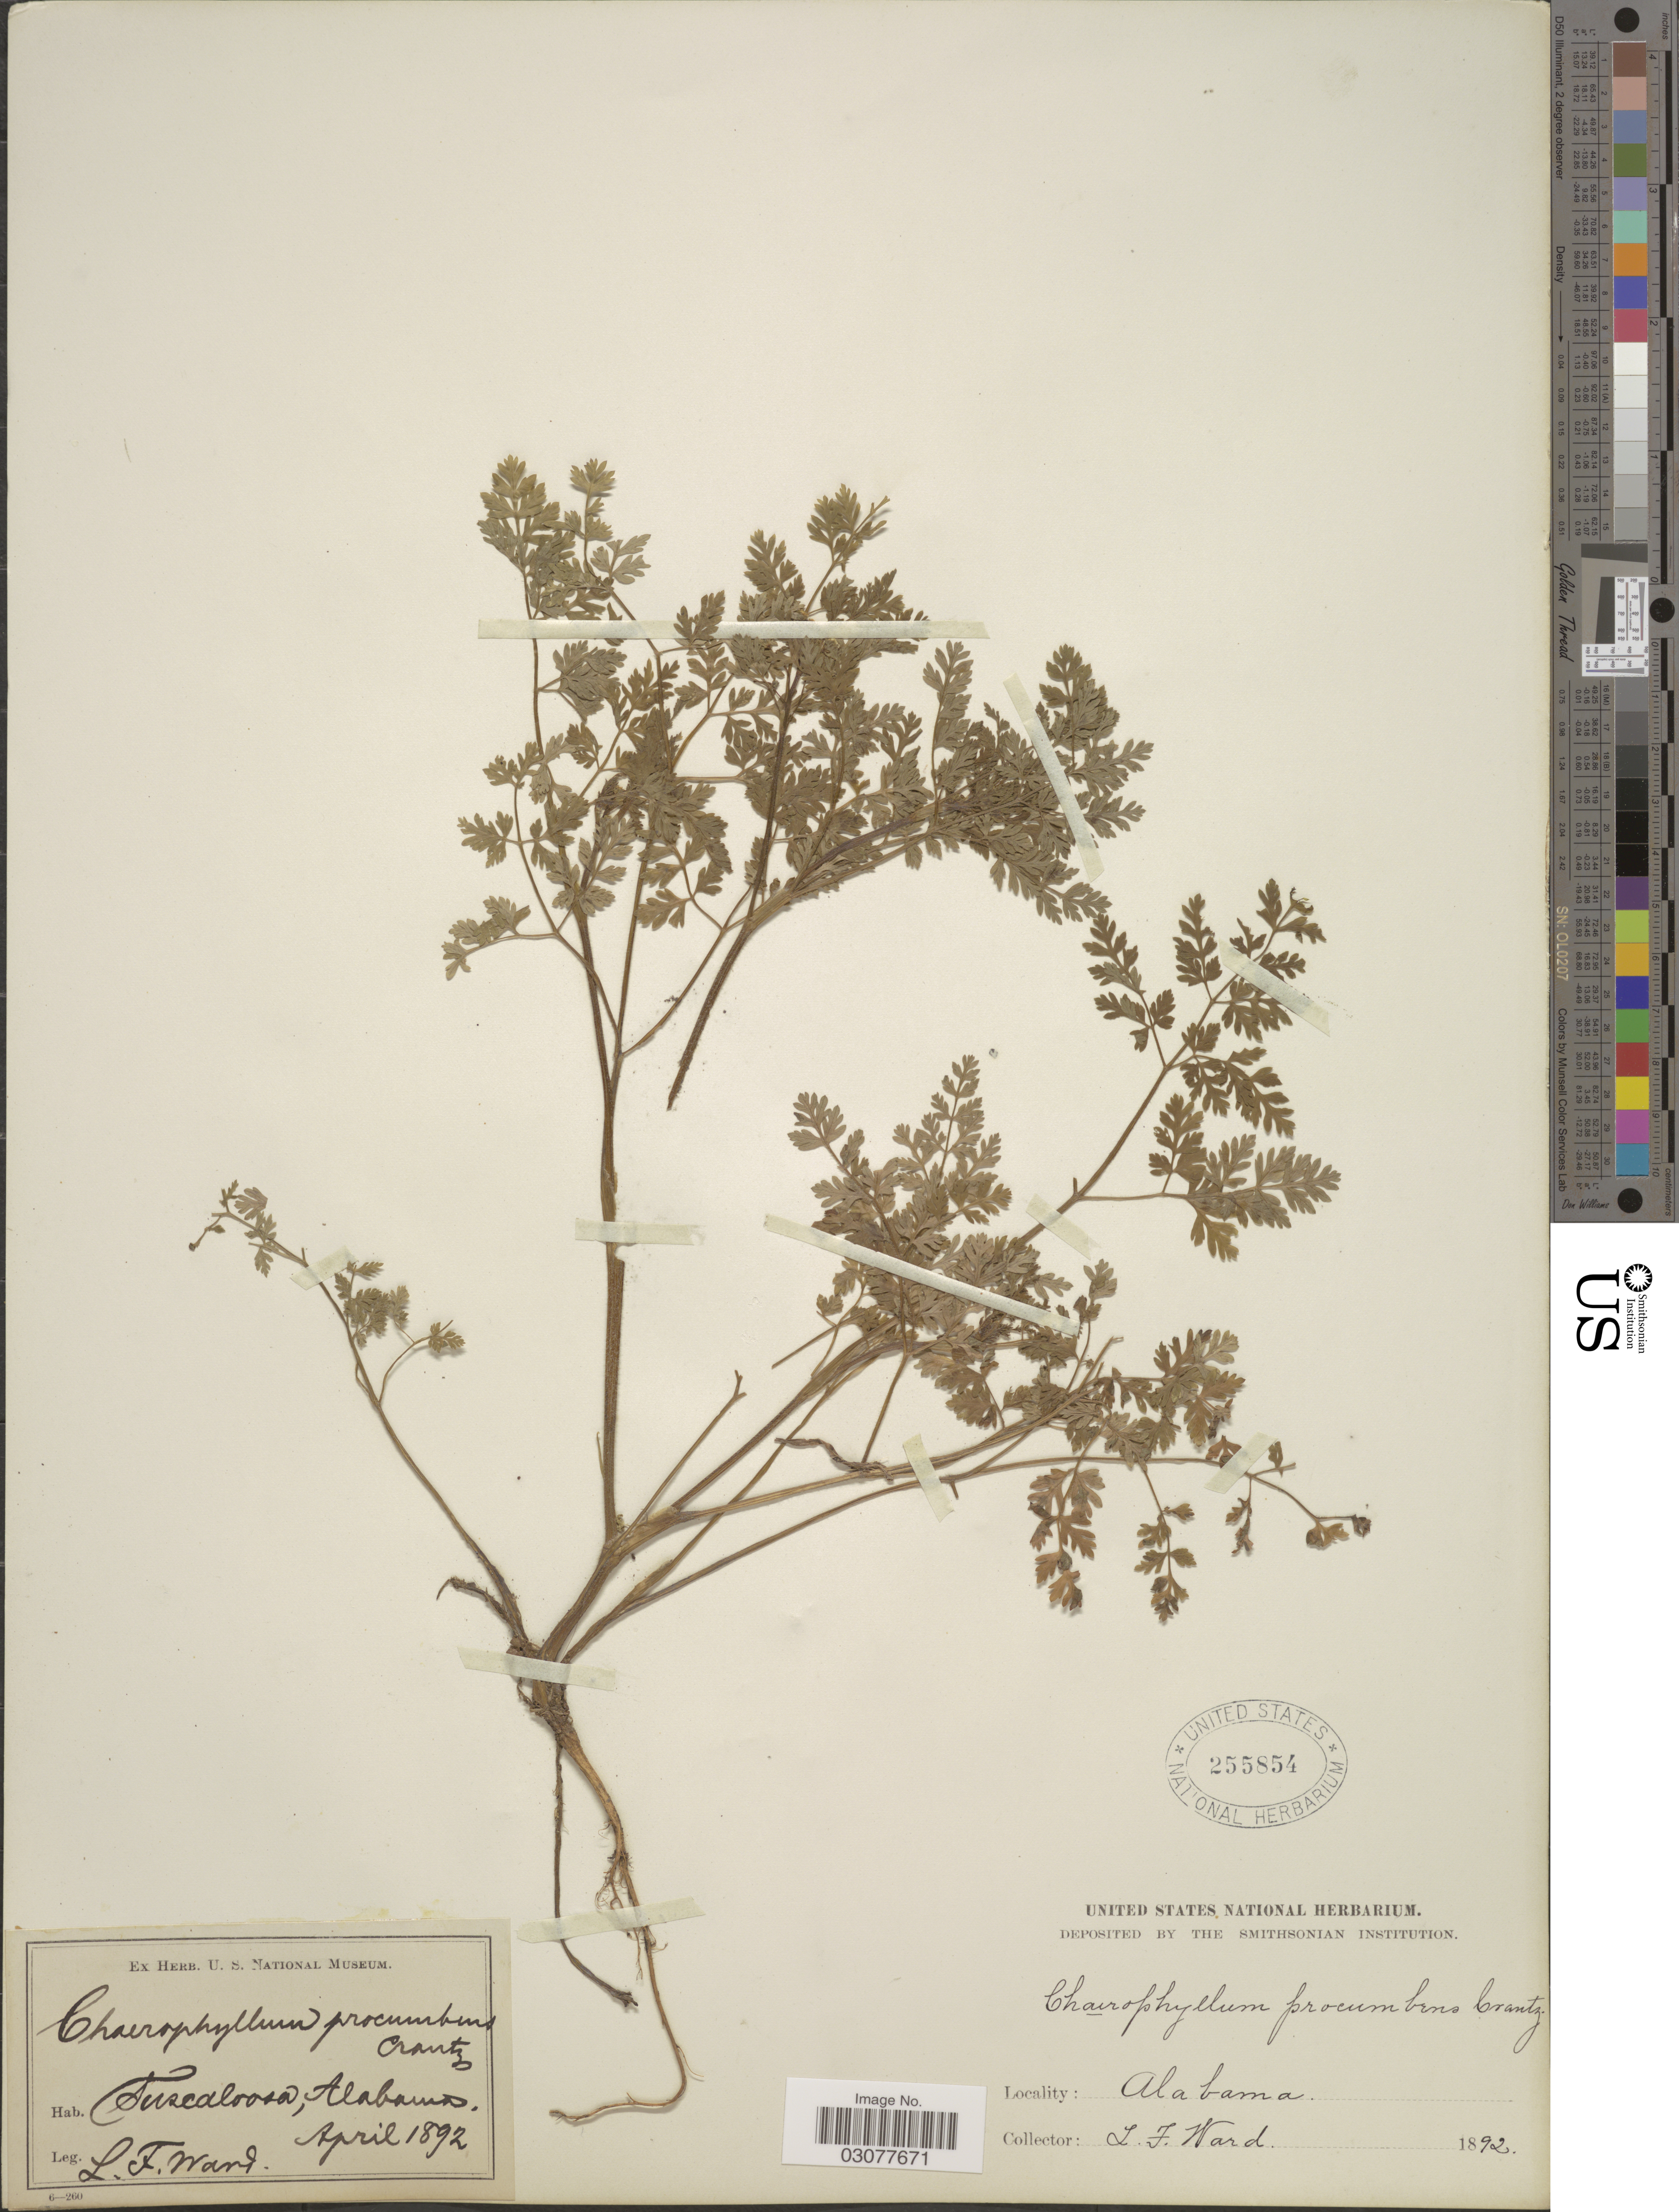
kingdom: Plantae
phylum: Tracheophyta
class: Magnoliopsida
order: Apiales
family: Apiaceae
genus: Chaerophyllum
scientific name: Chaerophyllum tainturieri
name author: Hook.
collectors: L. Ward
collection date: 1892-04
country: United States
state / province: Alabama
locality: Tuscaloosa.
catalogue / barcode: US 255854